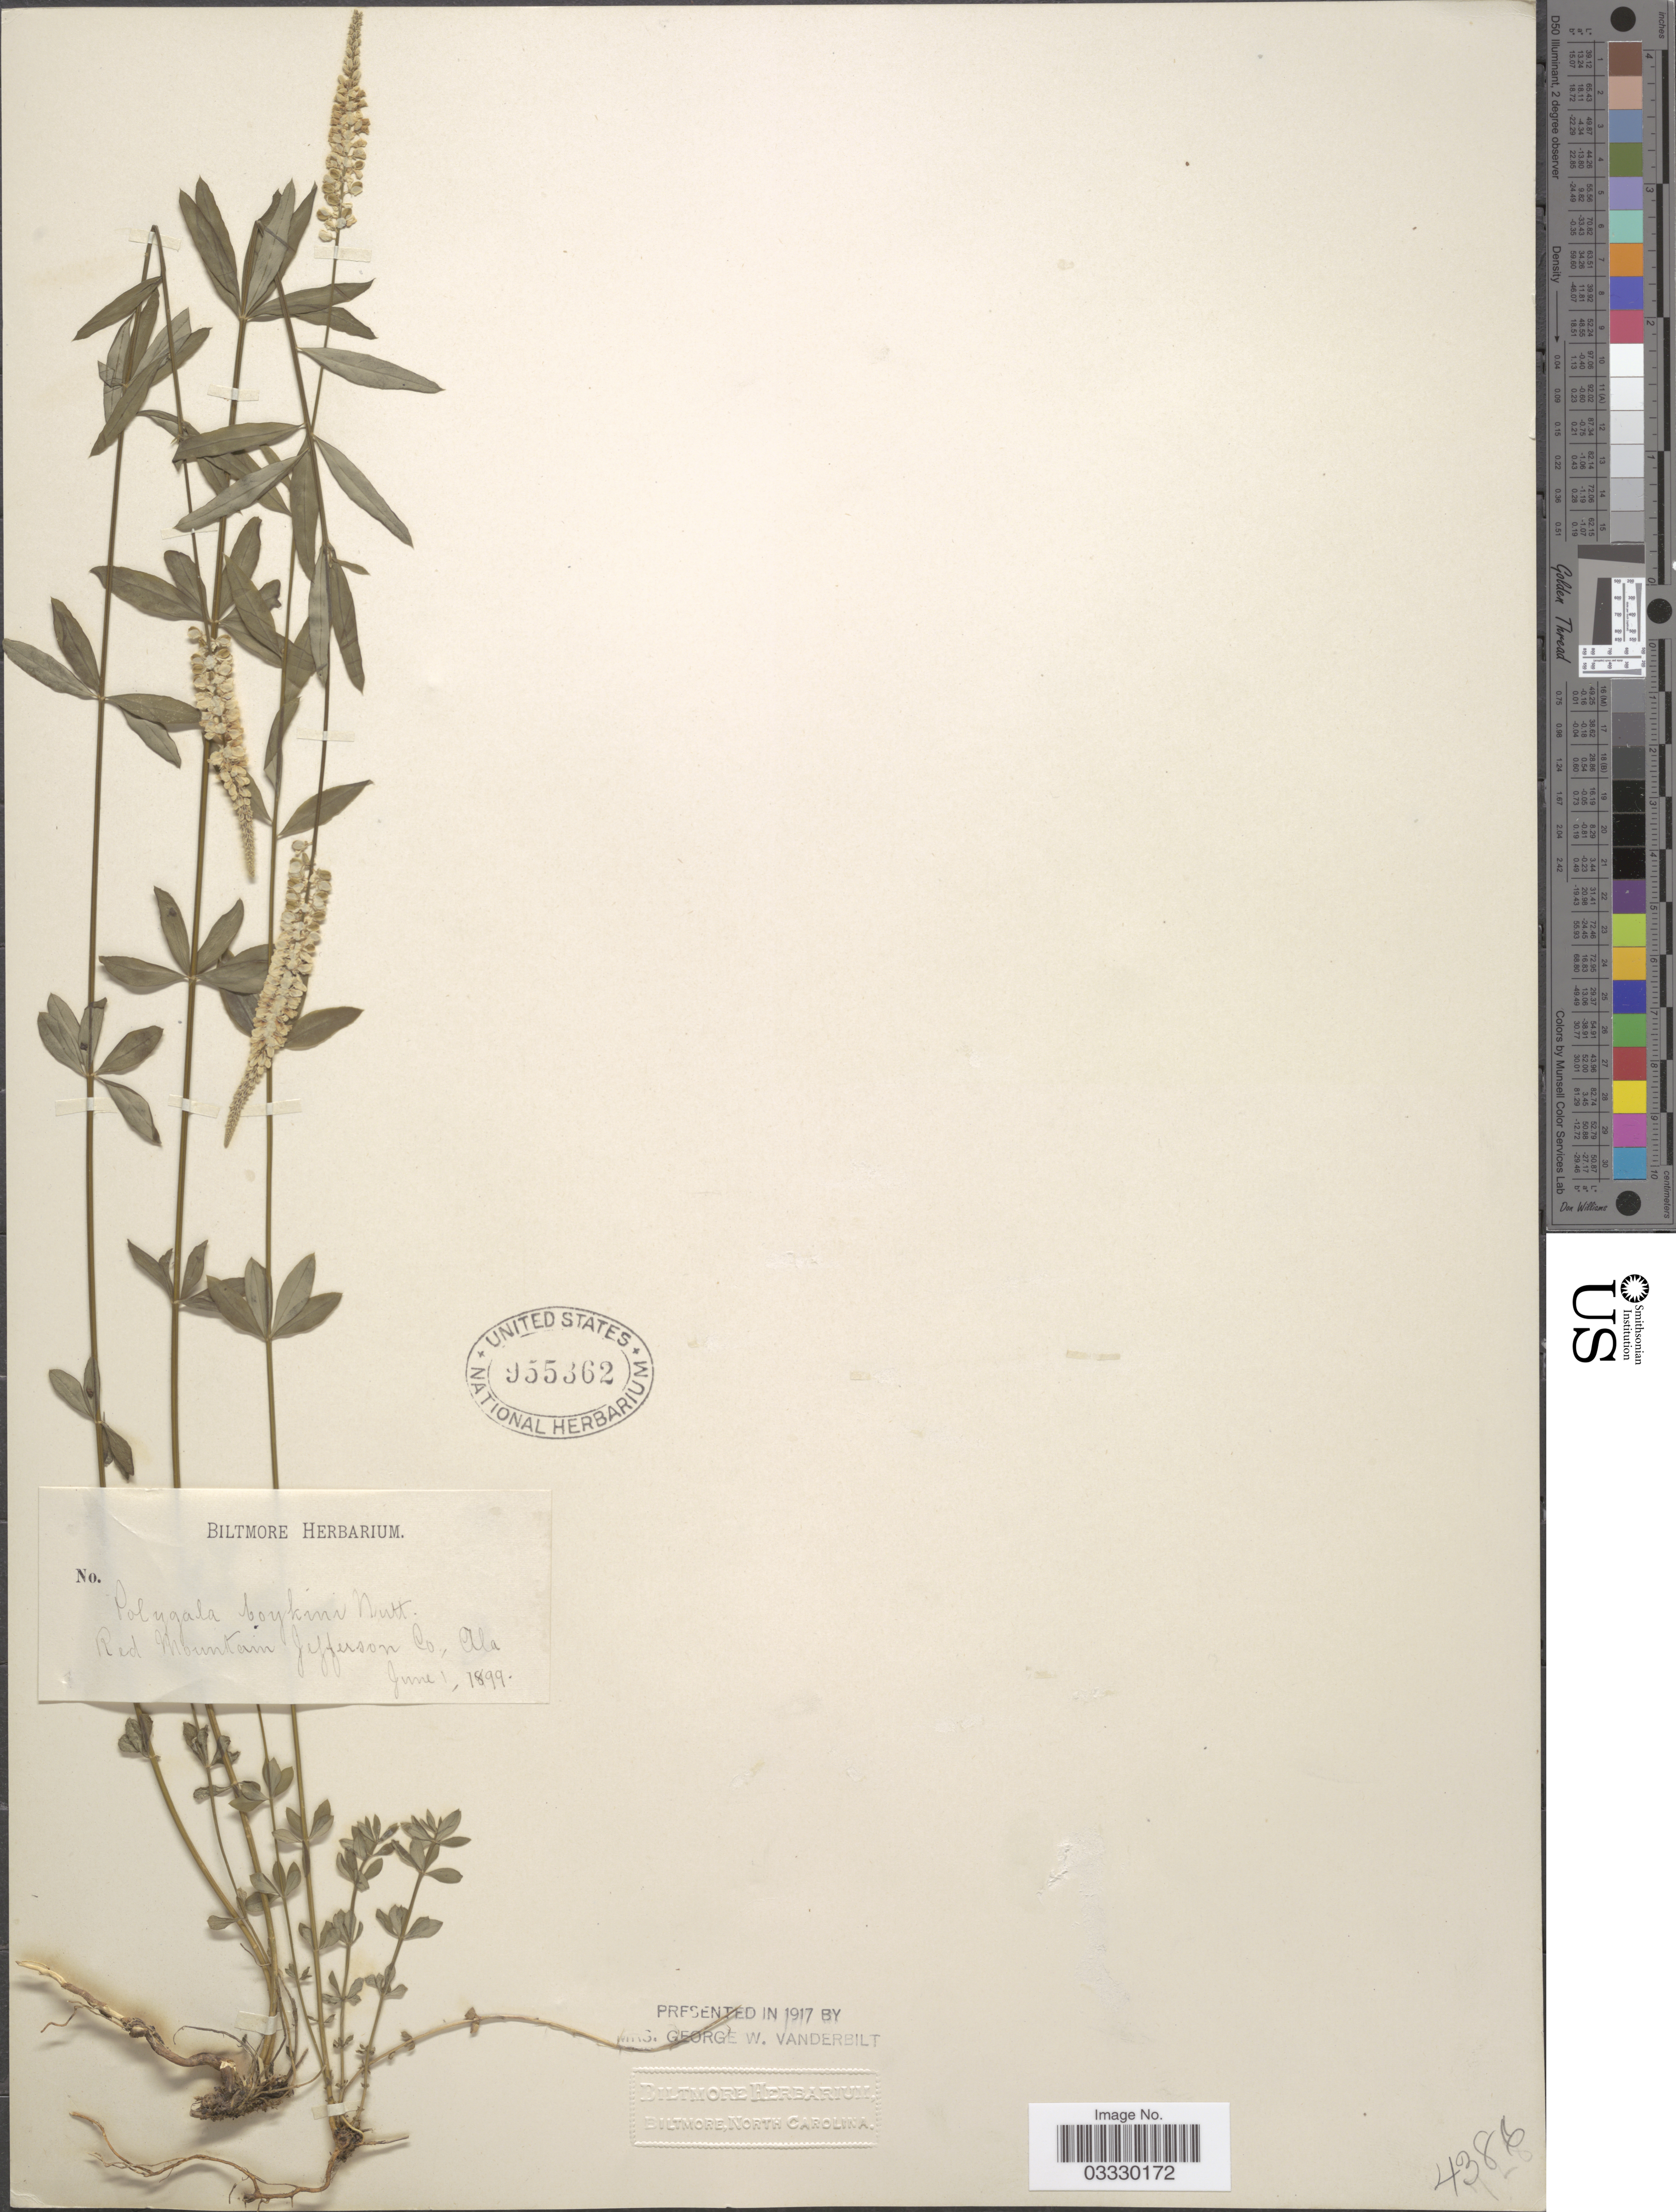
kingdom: Plantae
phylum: Tracheophyta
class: Magnoliopsida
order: Fabales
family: Polygalaceae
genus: Polygala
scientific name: Polygala boykinii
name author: Nutt.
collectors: ex herb. Biltmore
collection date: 1899-06-01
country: United States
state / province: Alabama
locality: Red Mountain Jefferson Co.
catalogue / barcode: US 955362